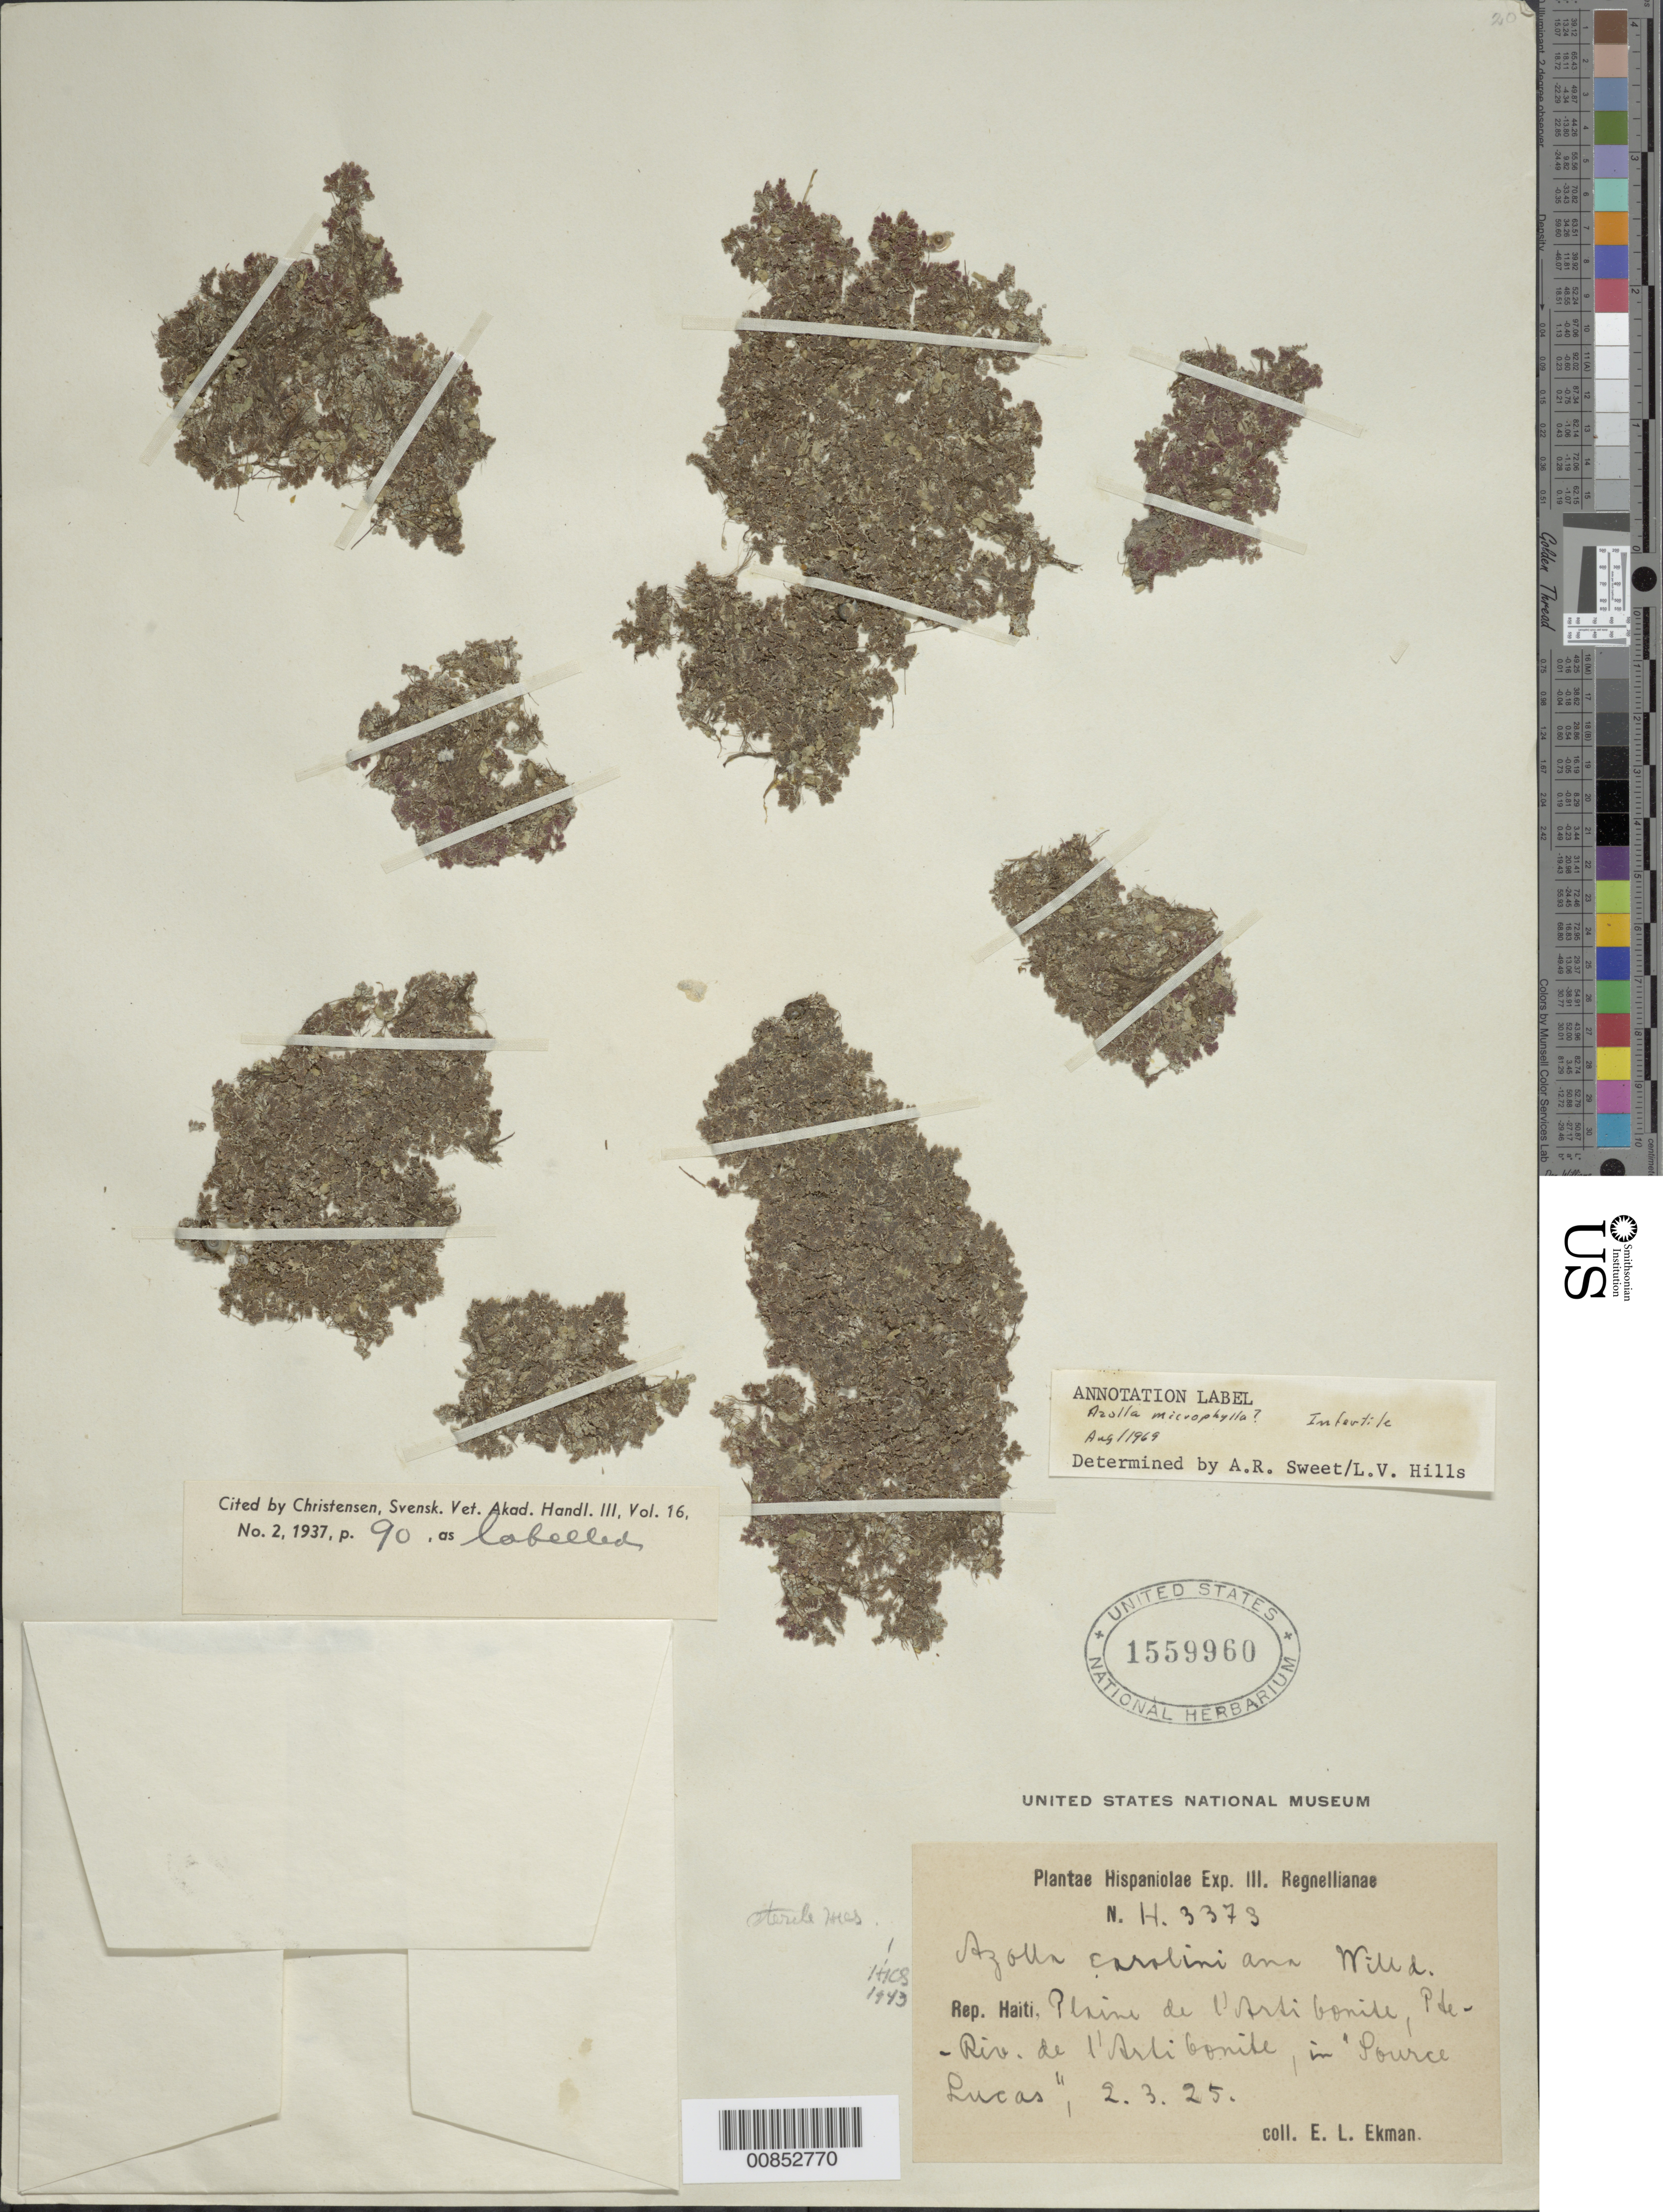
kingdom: Plantae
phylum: Tracheophyta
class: Polypodiopsida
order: Salviniales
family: Salviniaceae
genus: Azolla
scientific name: Azolla microphylla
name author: Kaulf.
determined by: Sweet, A. R.; Hills, L. V.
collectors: E. L. Ekman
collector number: H 3373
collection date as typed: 02 Mar 1925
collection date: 1925-03-02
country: Haiti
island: Hispaniola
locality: Plaine de l'Artibonite, Pte., Riv. de l'Artibonite, "Source Lucas"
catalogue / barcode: US 1559960